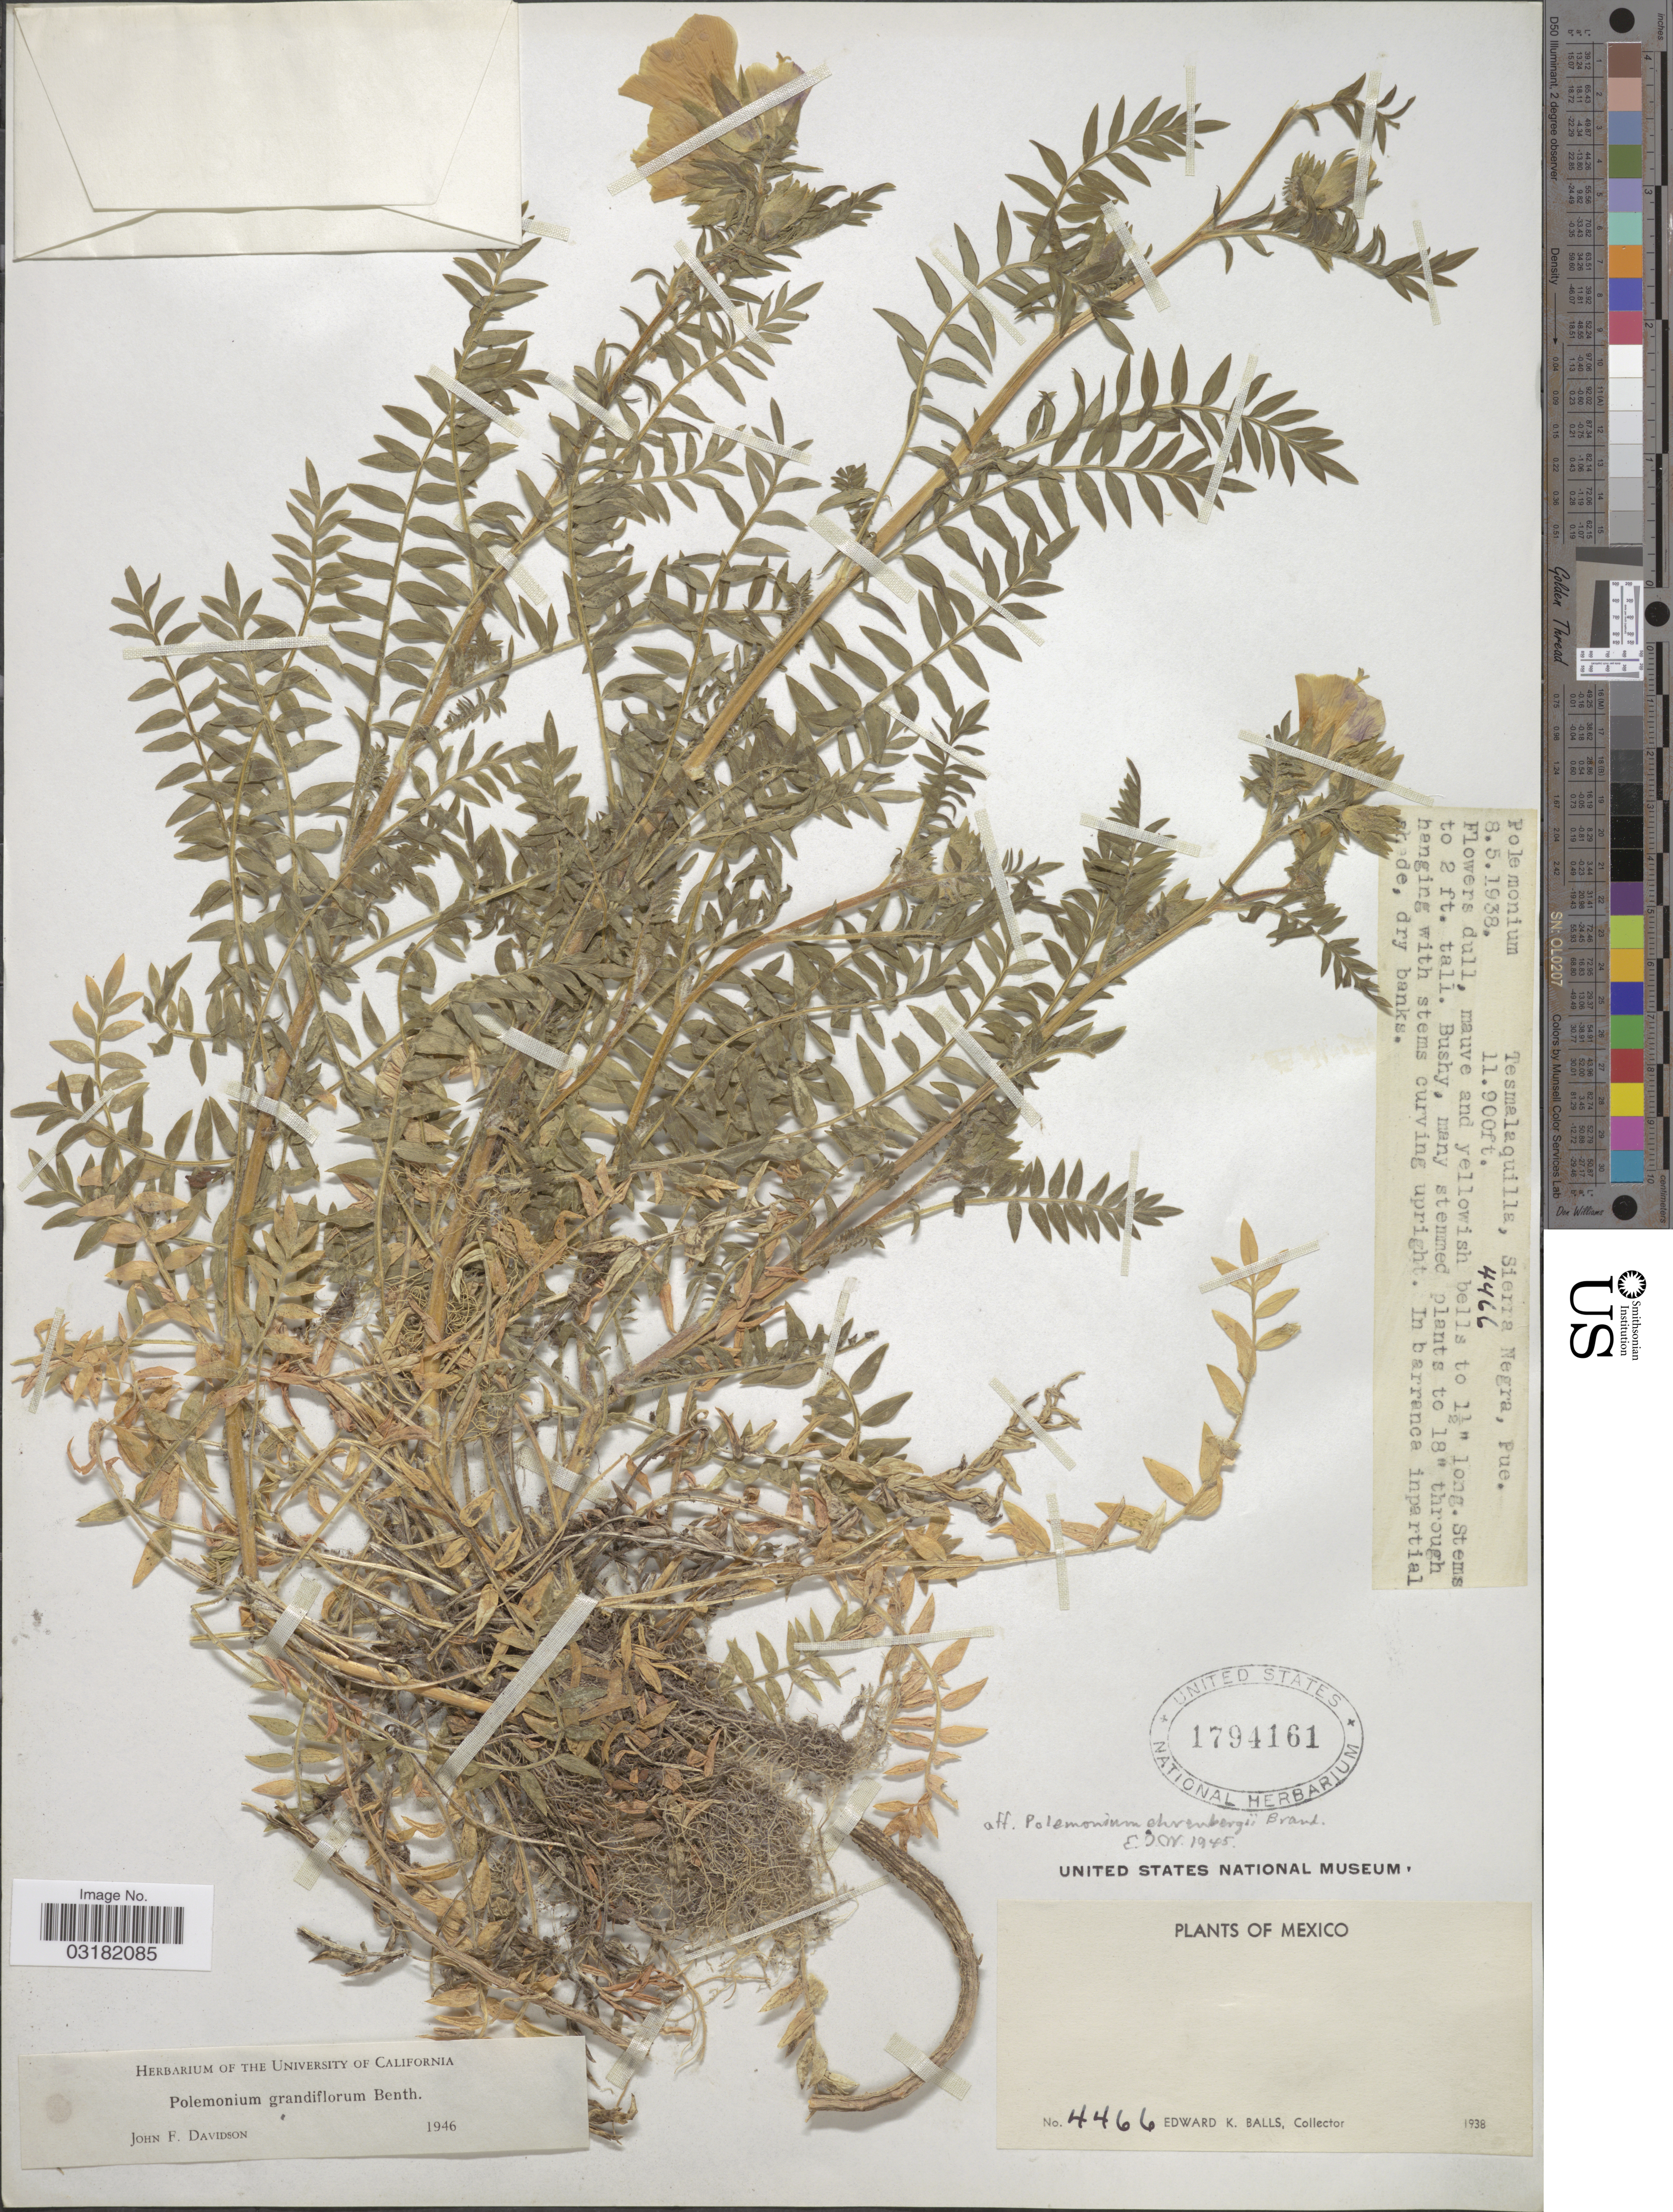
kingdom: Plantae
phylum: Tracheophyta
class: Magnoliopsida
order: Ericales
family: Polemoniaceae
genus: Polemonium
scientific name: Polemonium grandiflorum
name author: Benth.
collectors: E. K. Balls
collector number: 4466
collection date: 1938-05-08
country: Mexico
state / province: Puebla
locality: Tesmalaquilla, Sierra Negra.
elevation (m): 3627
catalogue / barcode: US 1794161